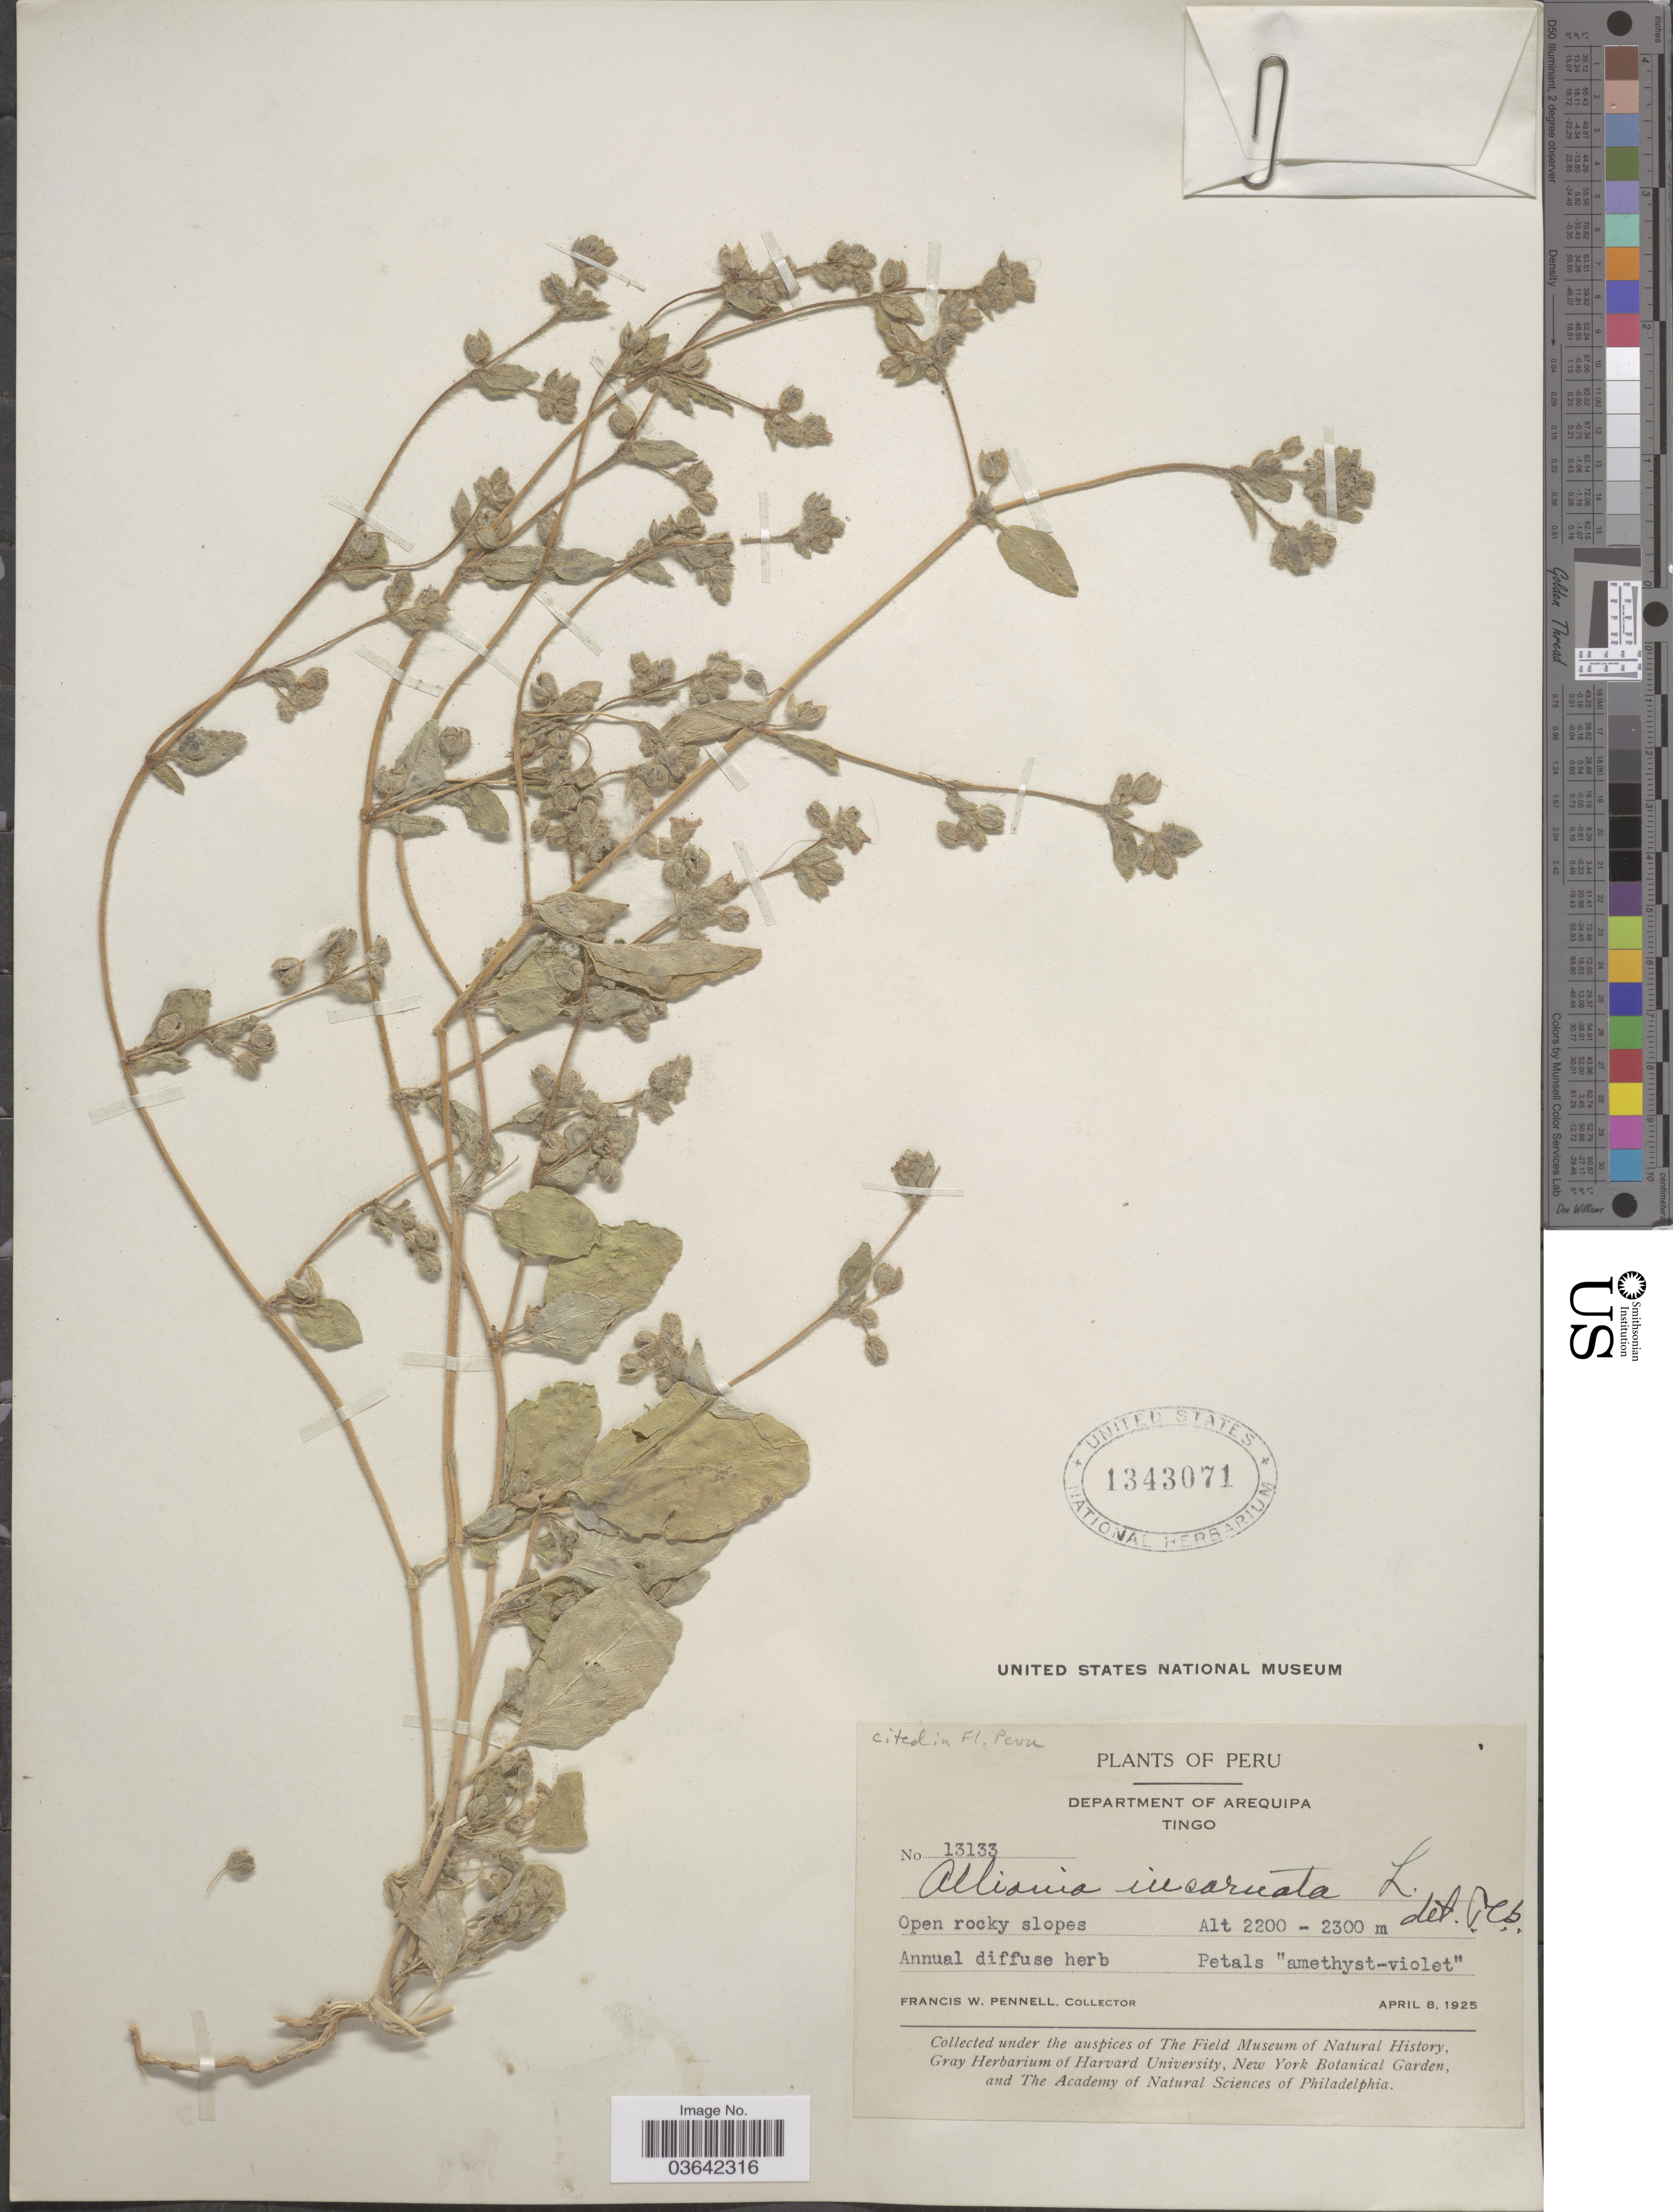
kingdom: Plantae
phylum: Tracheophyta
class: Magnoliopsida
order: Caryophyllales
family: Nyctaginaceae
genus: Allionia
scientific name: Allionia incarnata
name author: L.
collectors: F. W. Pennell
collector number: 13133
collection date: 1925-04-08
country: Peru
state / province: Arequipa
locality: Department of Arequipa. Tingo. Open rocky slopes.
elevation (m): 2200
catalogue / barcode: US 1343071